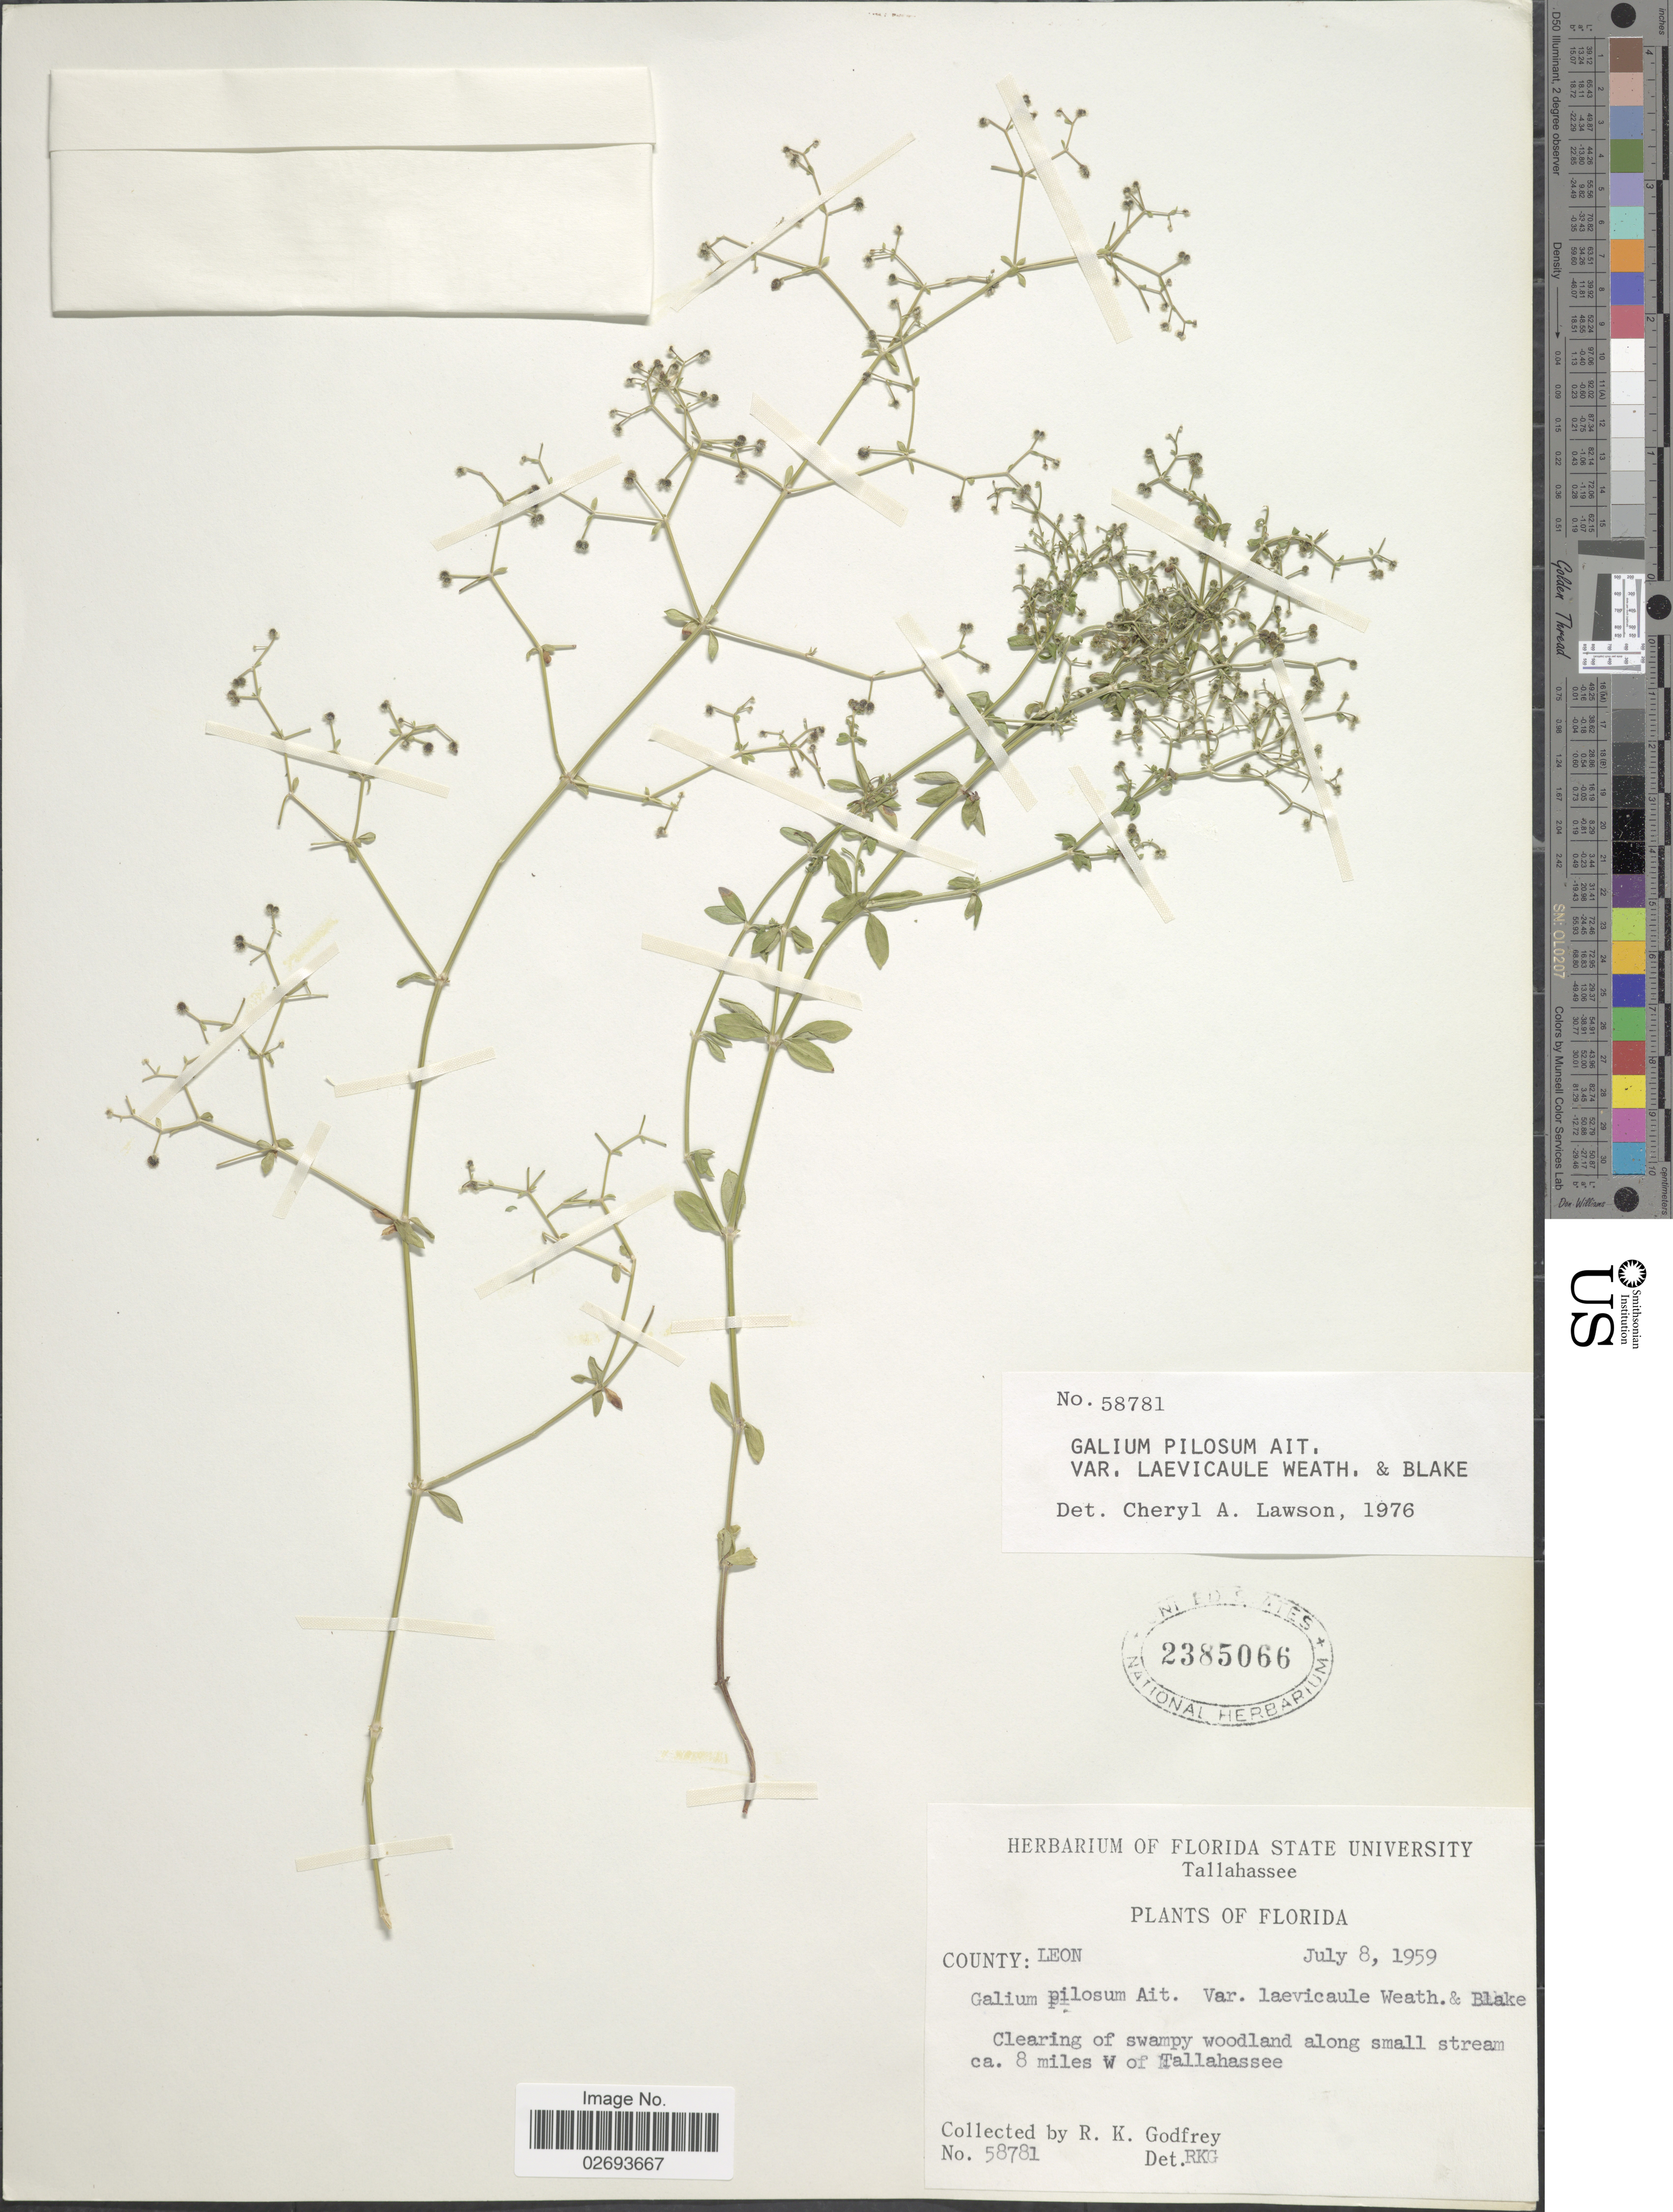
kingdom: Plantae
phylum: Tracheophyta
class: Magnoliopsida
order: Gentianales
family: Rubiaceae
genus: Galium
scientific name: Galium pilosum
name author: Aiton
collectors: R. K. Godfrey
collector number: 58781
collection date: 1959-07-08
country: United States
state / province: Florida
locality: County Leon, Clearing of swampy woodland along small stream ca. 8 miles W of Tallahassee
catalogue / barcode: US 2385066